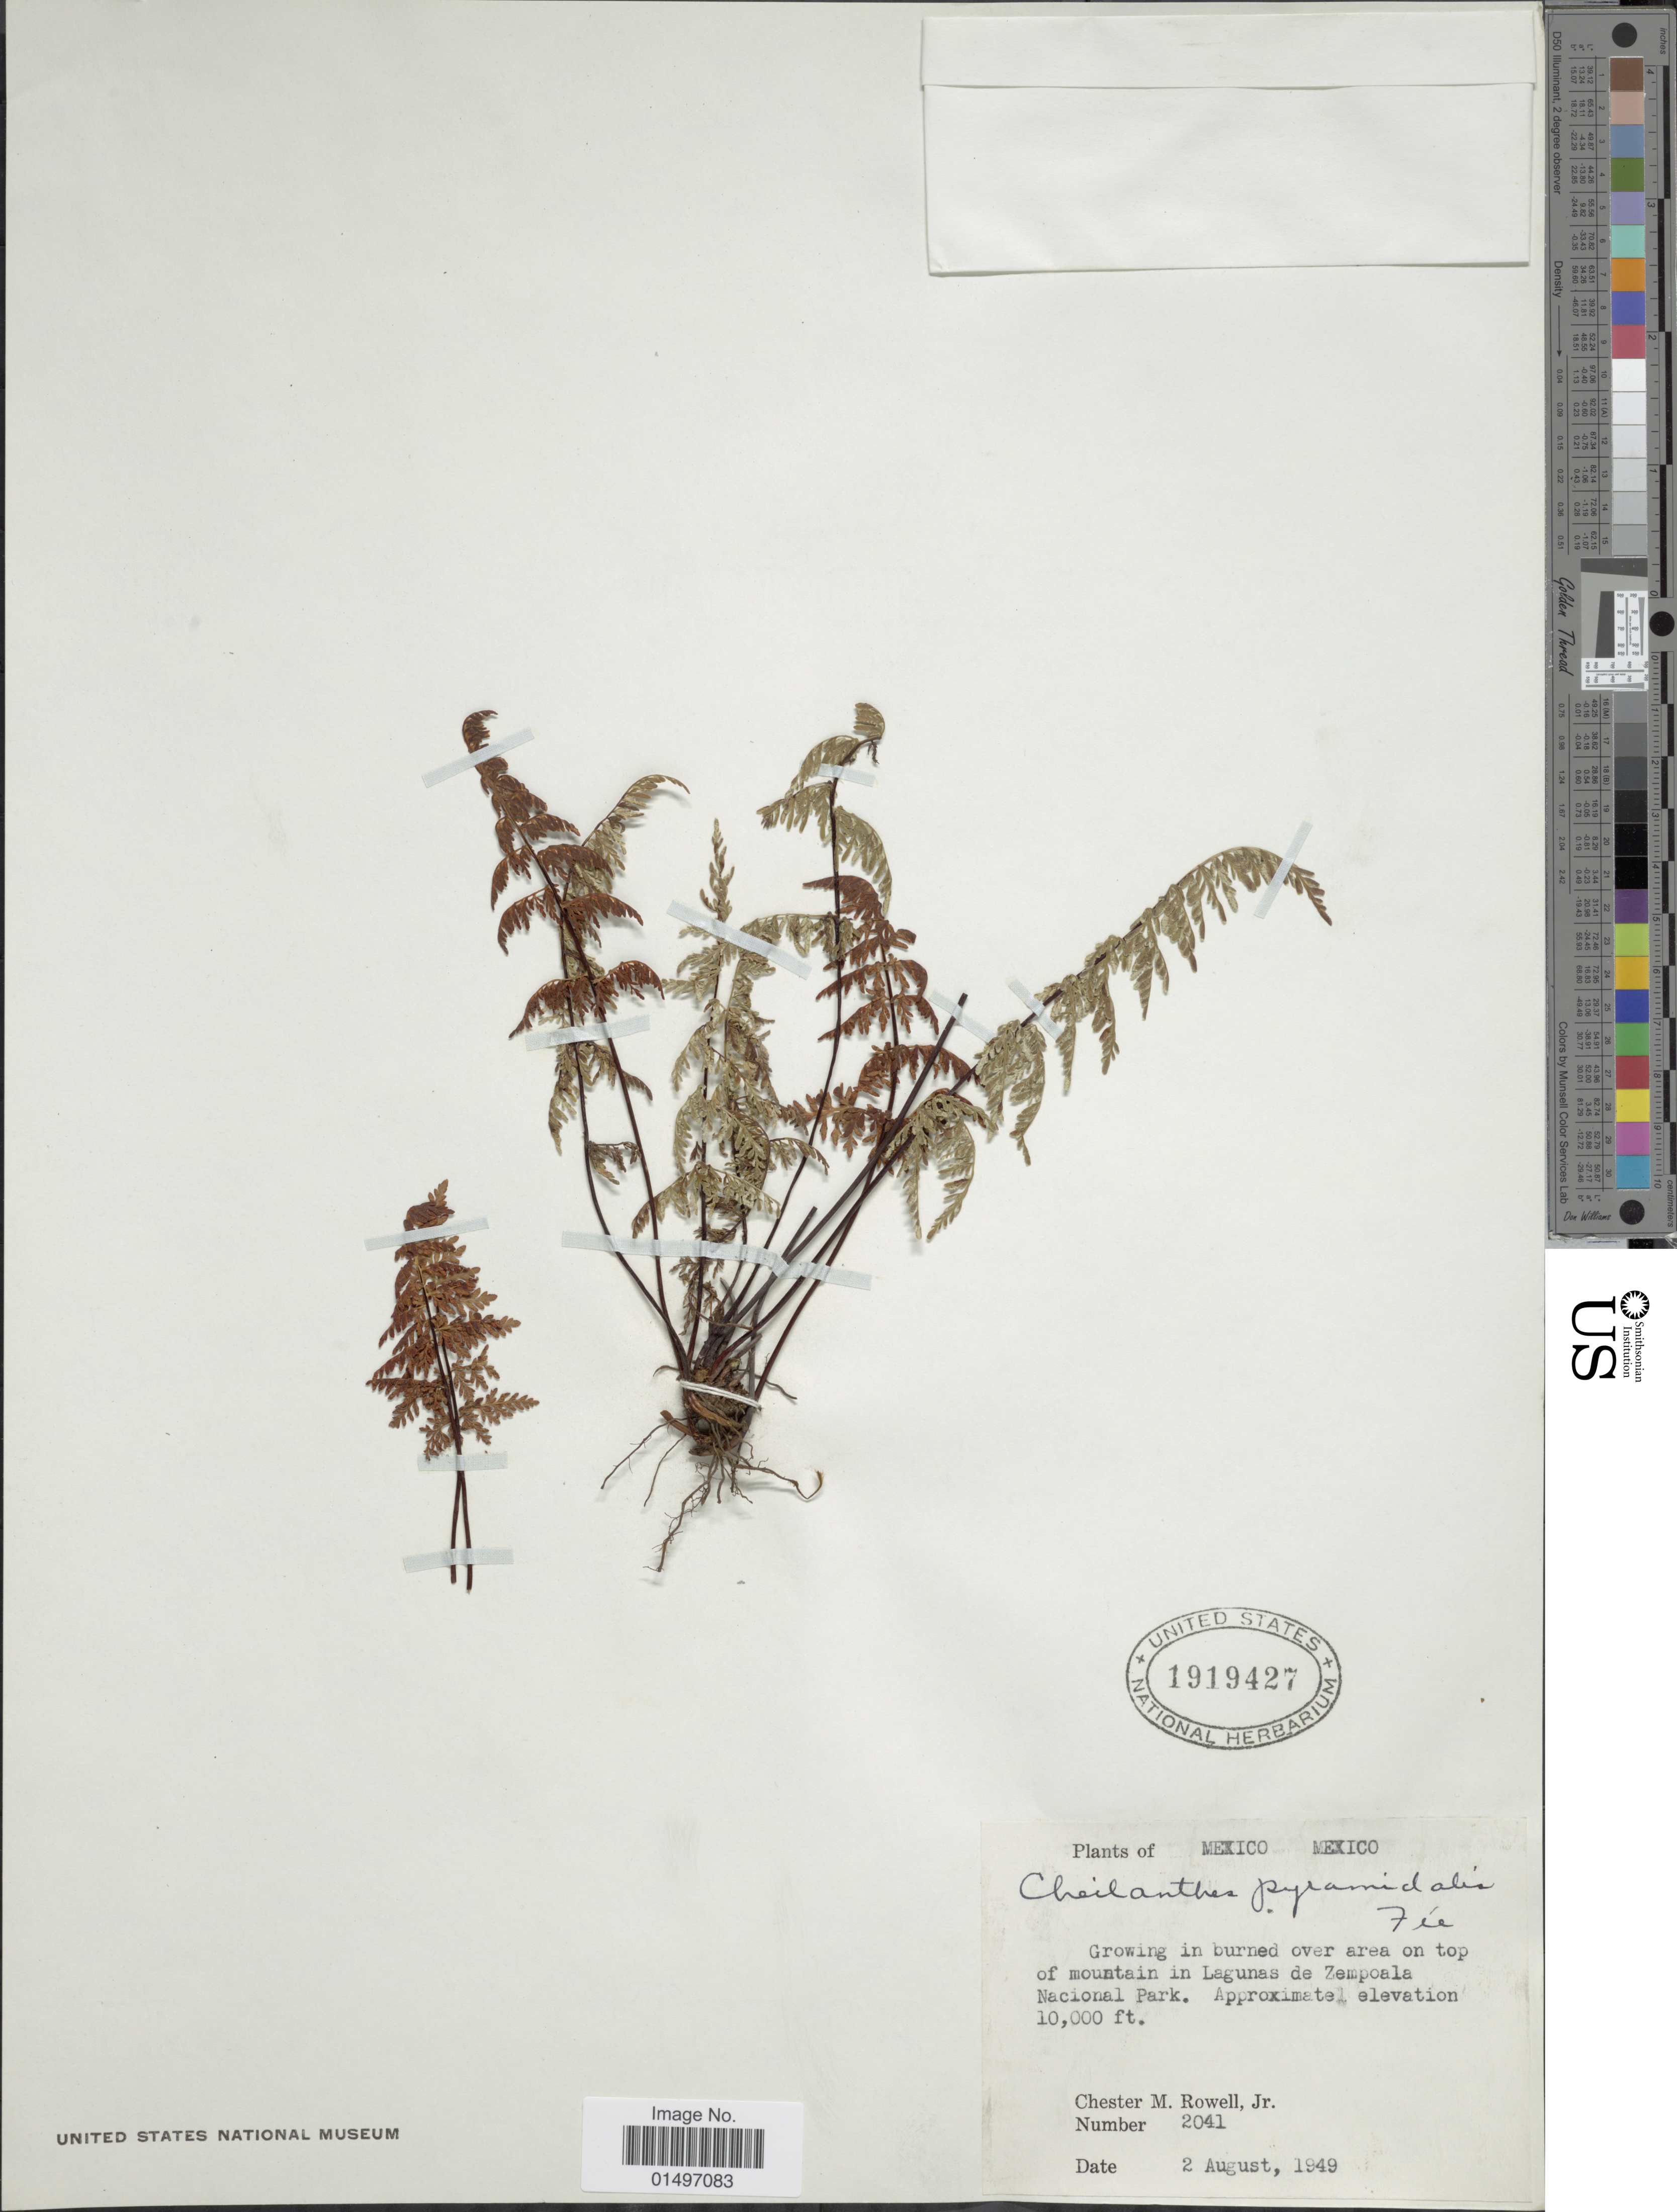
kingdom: Plantae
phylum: Tracheophyta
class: Polypodiopsida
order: Polypodiales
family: Pteridaceae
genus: Gaga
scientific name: Gaga hirsuta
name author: (Link) Fay W. Li & Windham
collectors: C. M. Rowell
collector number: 2041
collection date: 1949-08-02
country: Mexico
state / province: México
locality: Mexico, on top of mountain in Lagunas de Zempoala Nacional Park.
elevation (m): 3048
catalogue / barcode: US 1919427